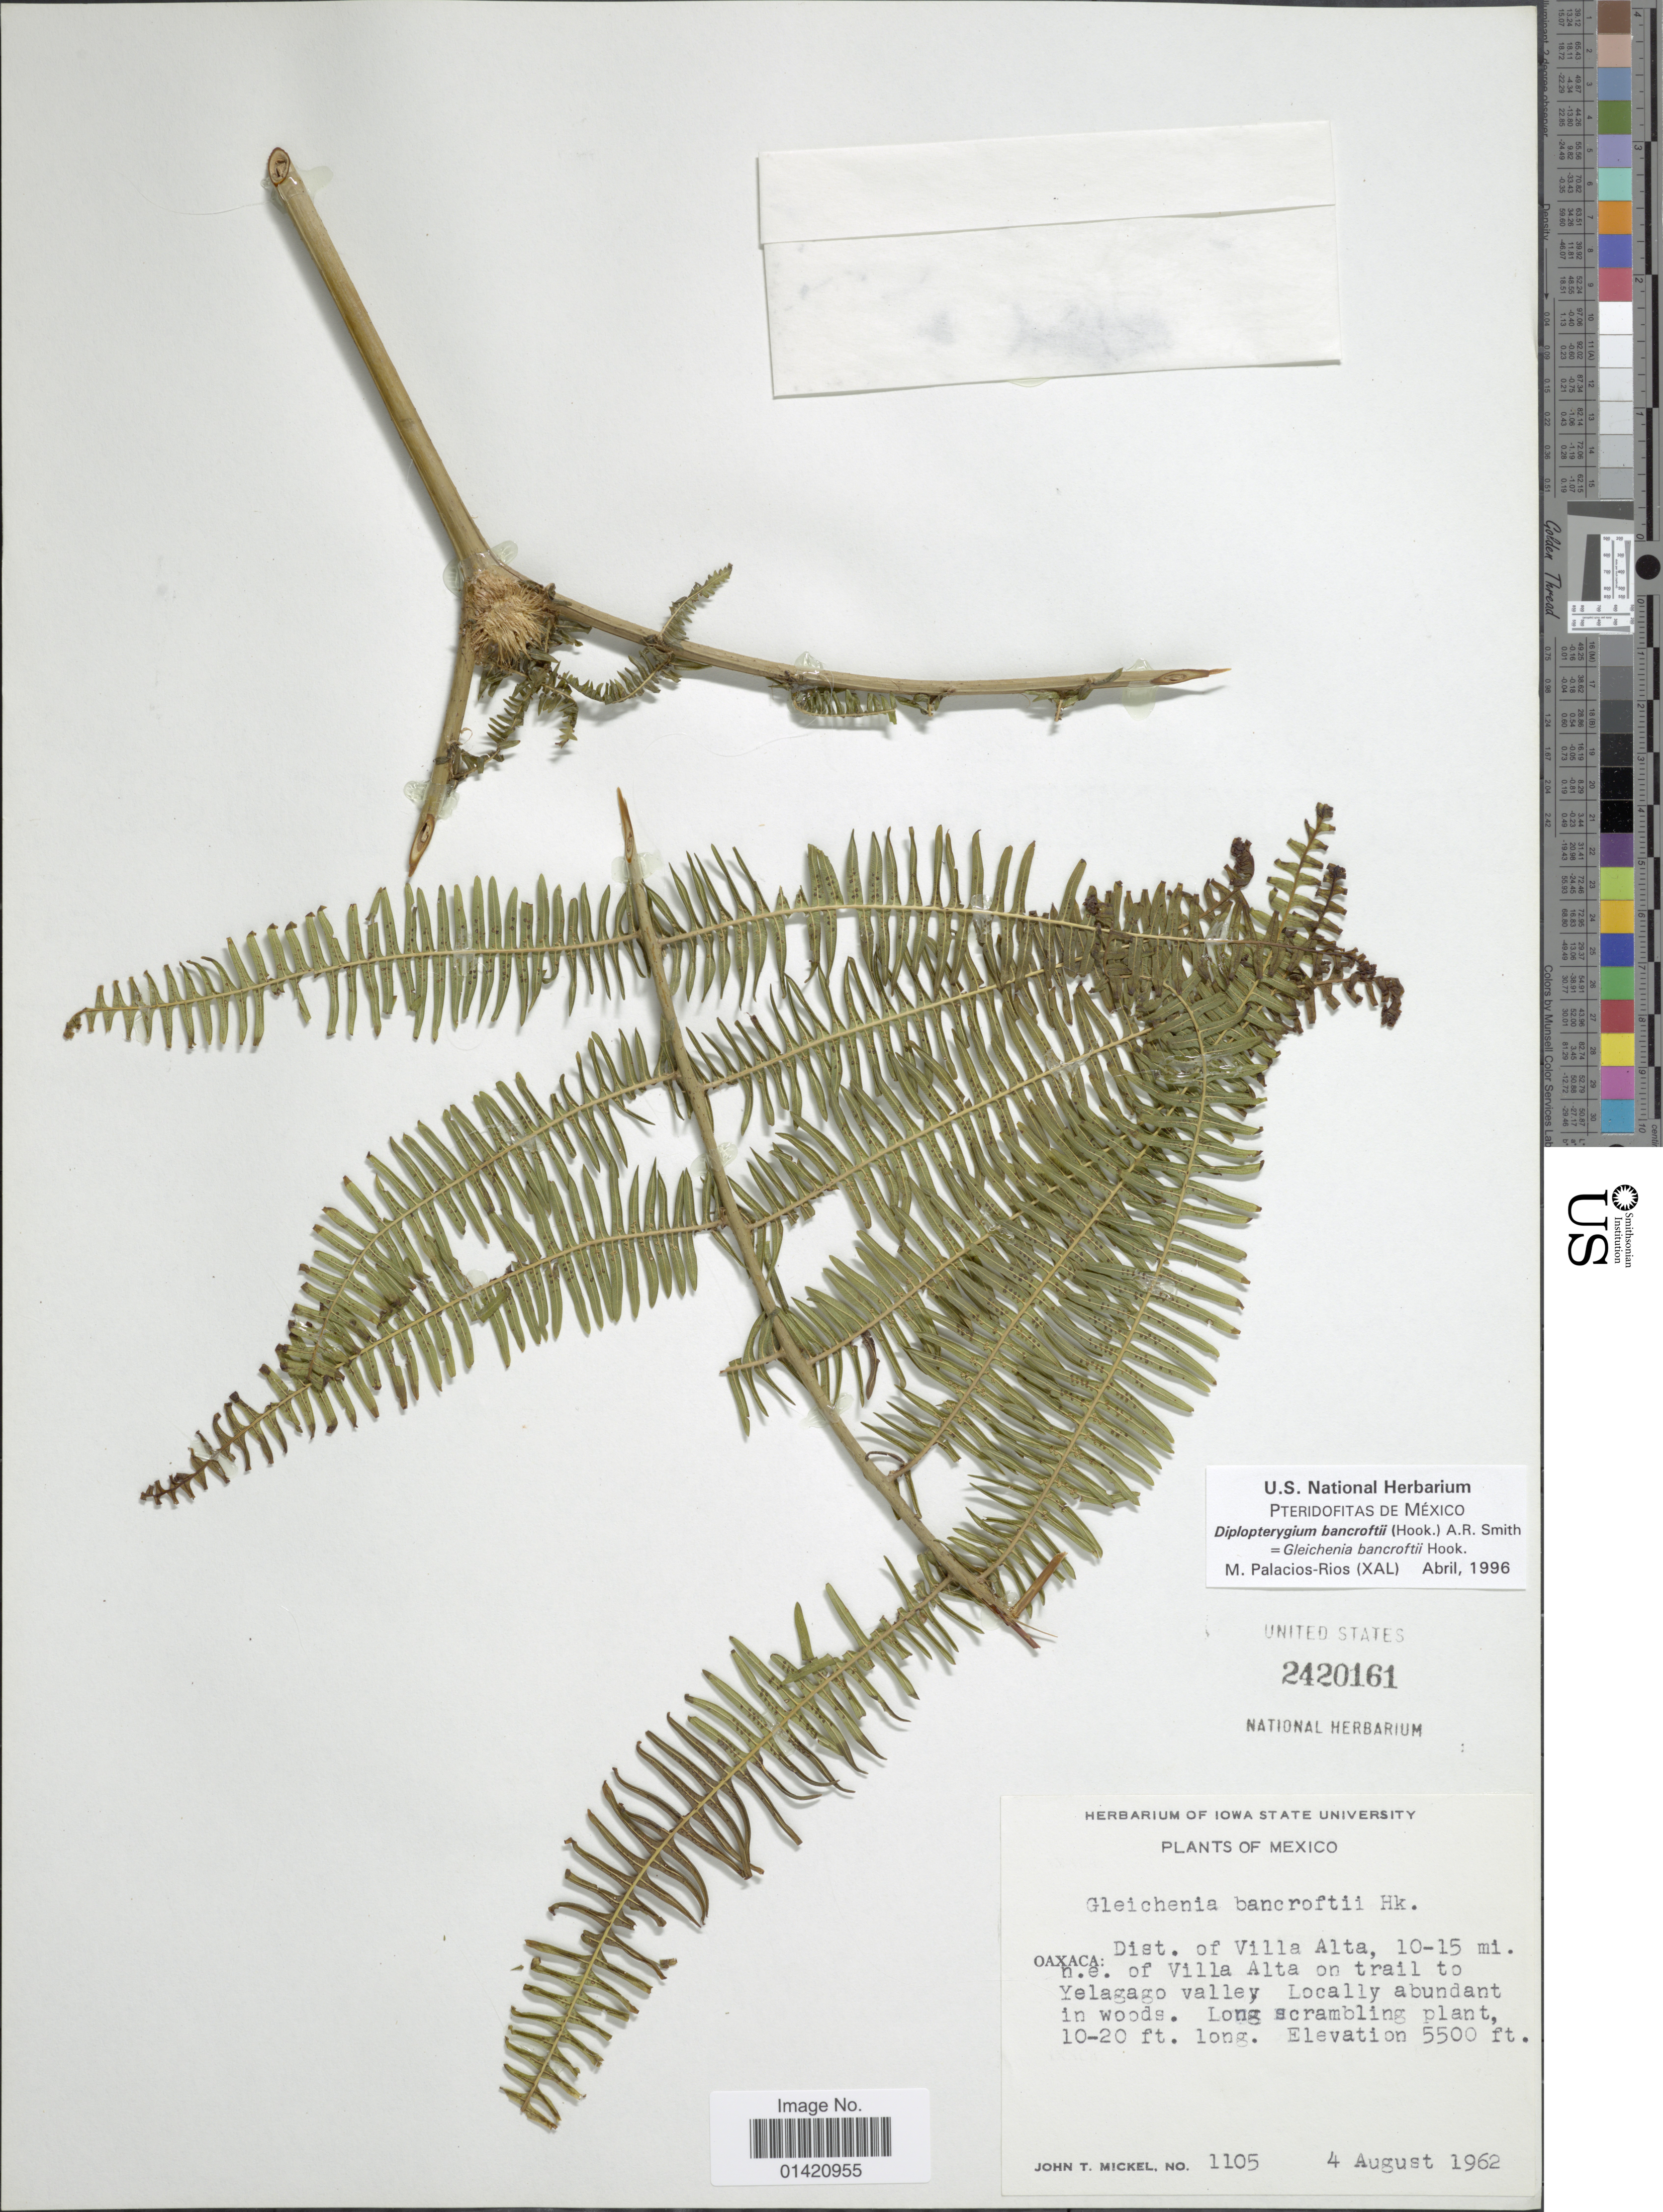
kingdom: Plantae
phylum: Tracheophyta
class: Polypodiopsida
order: Gleicheniales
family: Gleicheniaceae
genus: Diplopterygium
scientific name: Diplopterygium bancroftii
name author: (Hook.) A.R. Sm.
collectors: J. T. Mickel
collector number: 1105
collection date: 1962-08-04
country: Mexico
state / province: Oaxaca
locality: Dist of Villa Alta, 10-15 mi n.e of Villa Alta on trail to in Yelagago valley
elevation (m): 1676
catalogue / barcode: US 2420161